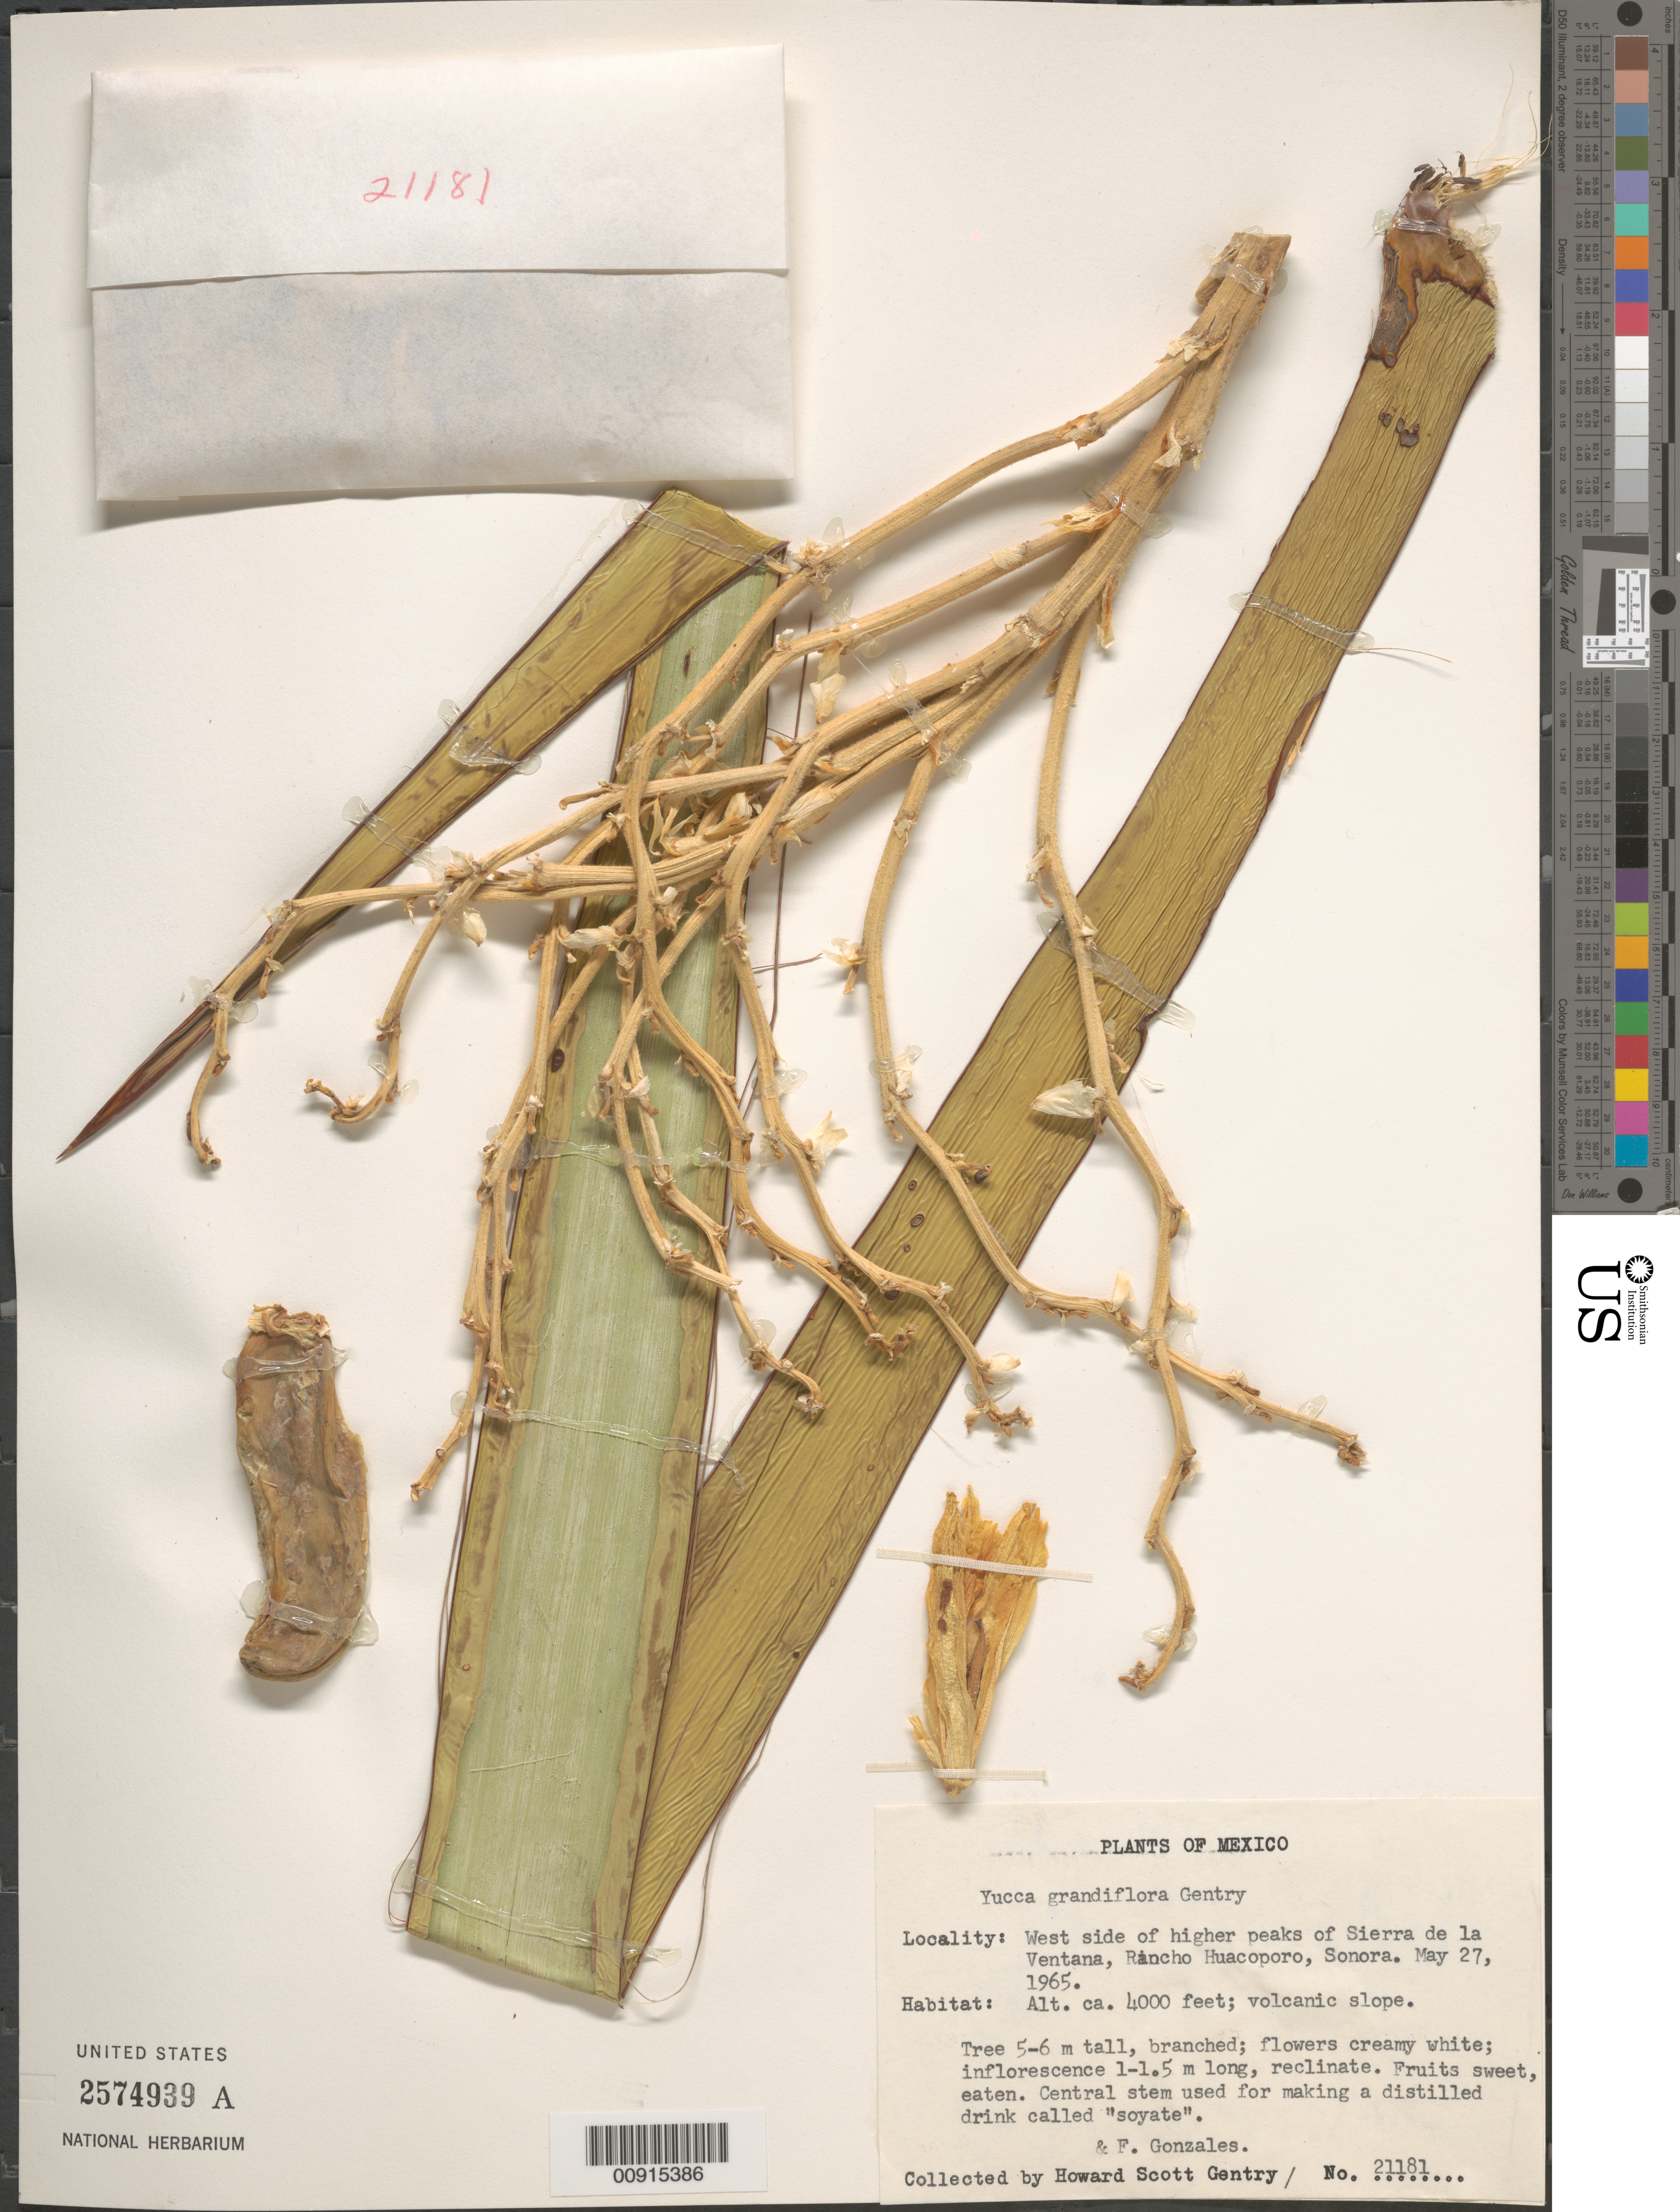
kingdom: Plantae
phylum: Tracheophyta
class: Liliopsida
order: Asparagales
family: Asparagaceae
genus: Yucca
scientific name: Yucca grandiflora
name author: Gentry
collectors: H. S. Gentry & F. González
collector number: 21181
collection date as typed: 27 May 1965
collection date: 1965-05-27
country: Mexico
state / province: Sonora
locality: West side of higher peaks of Sierra de la Ventana, Rancho Huacoporo, Sonora.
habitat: Volcanic slope.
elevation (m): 1219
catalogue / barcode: US 2574939A